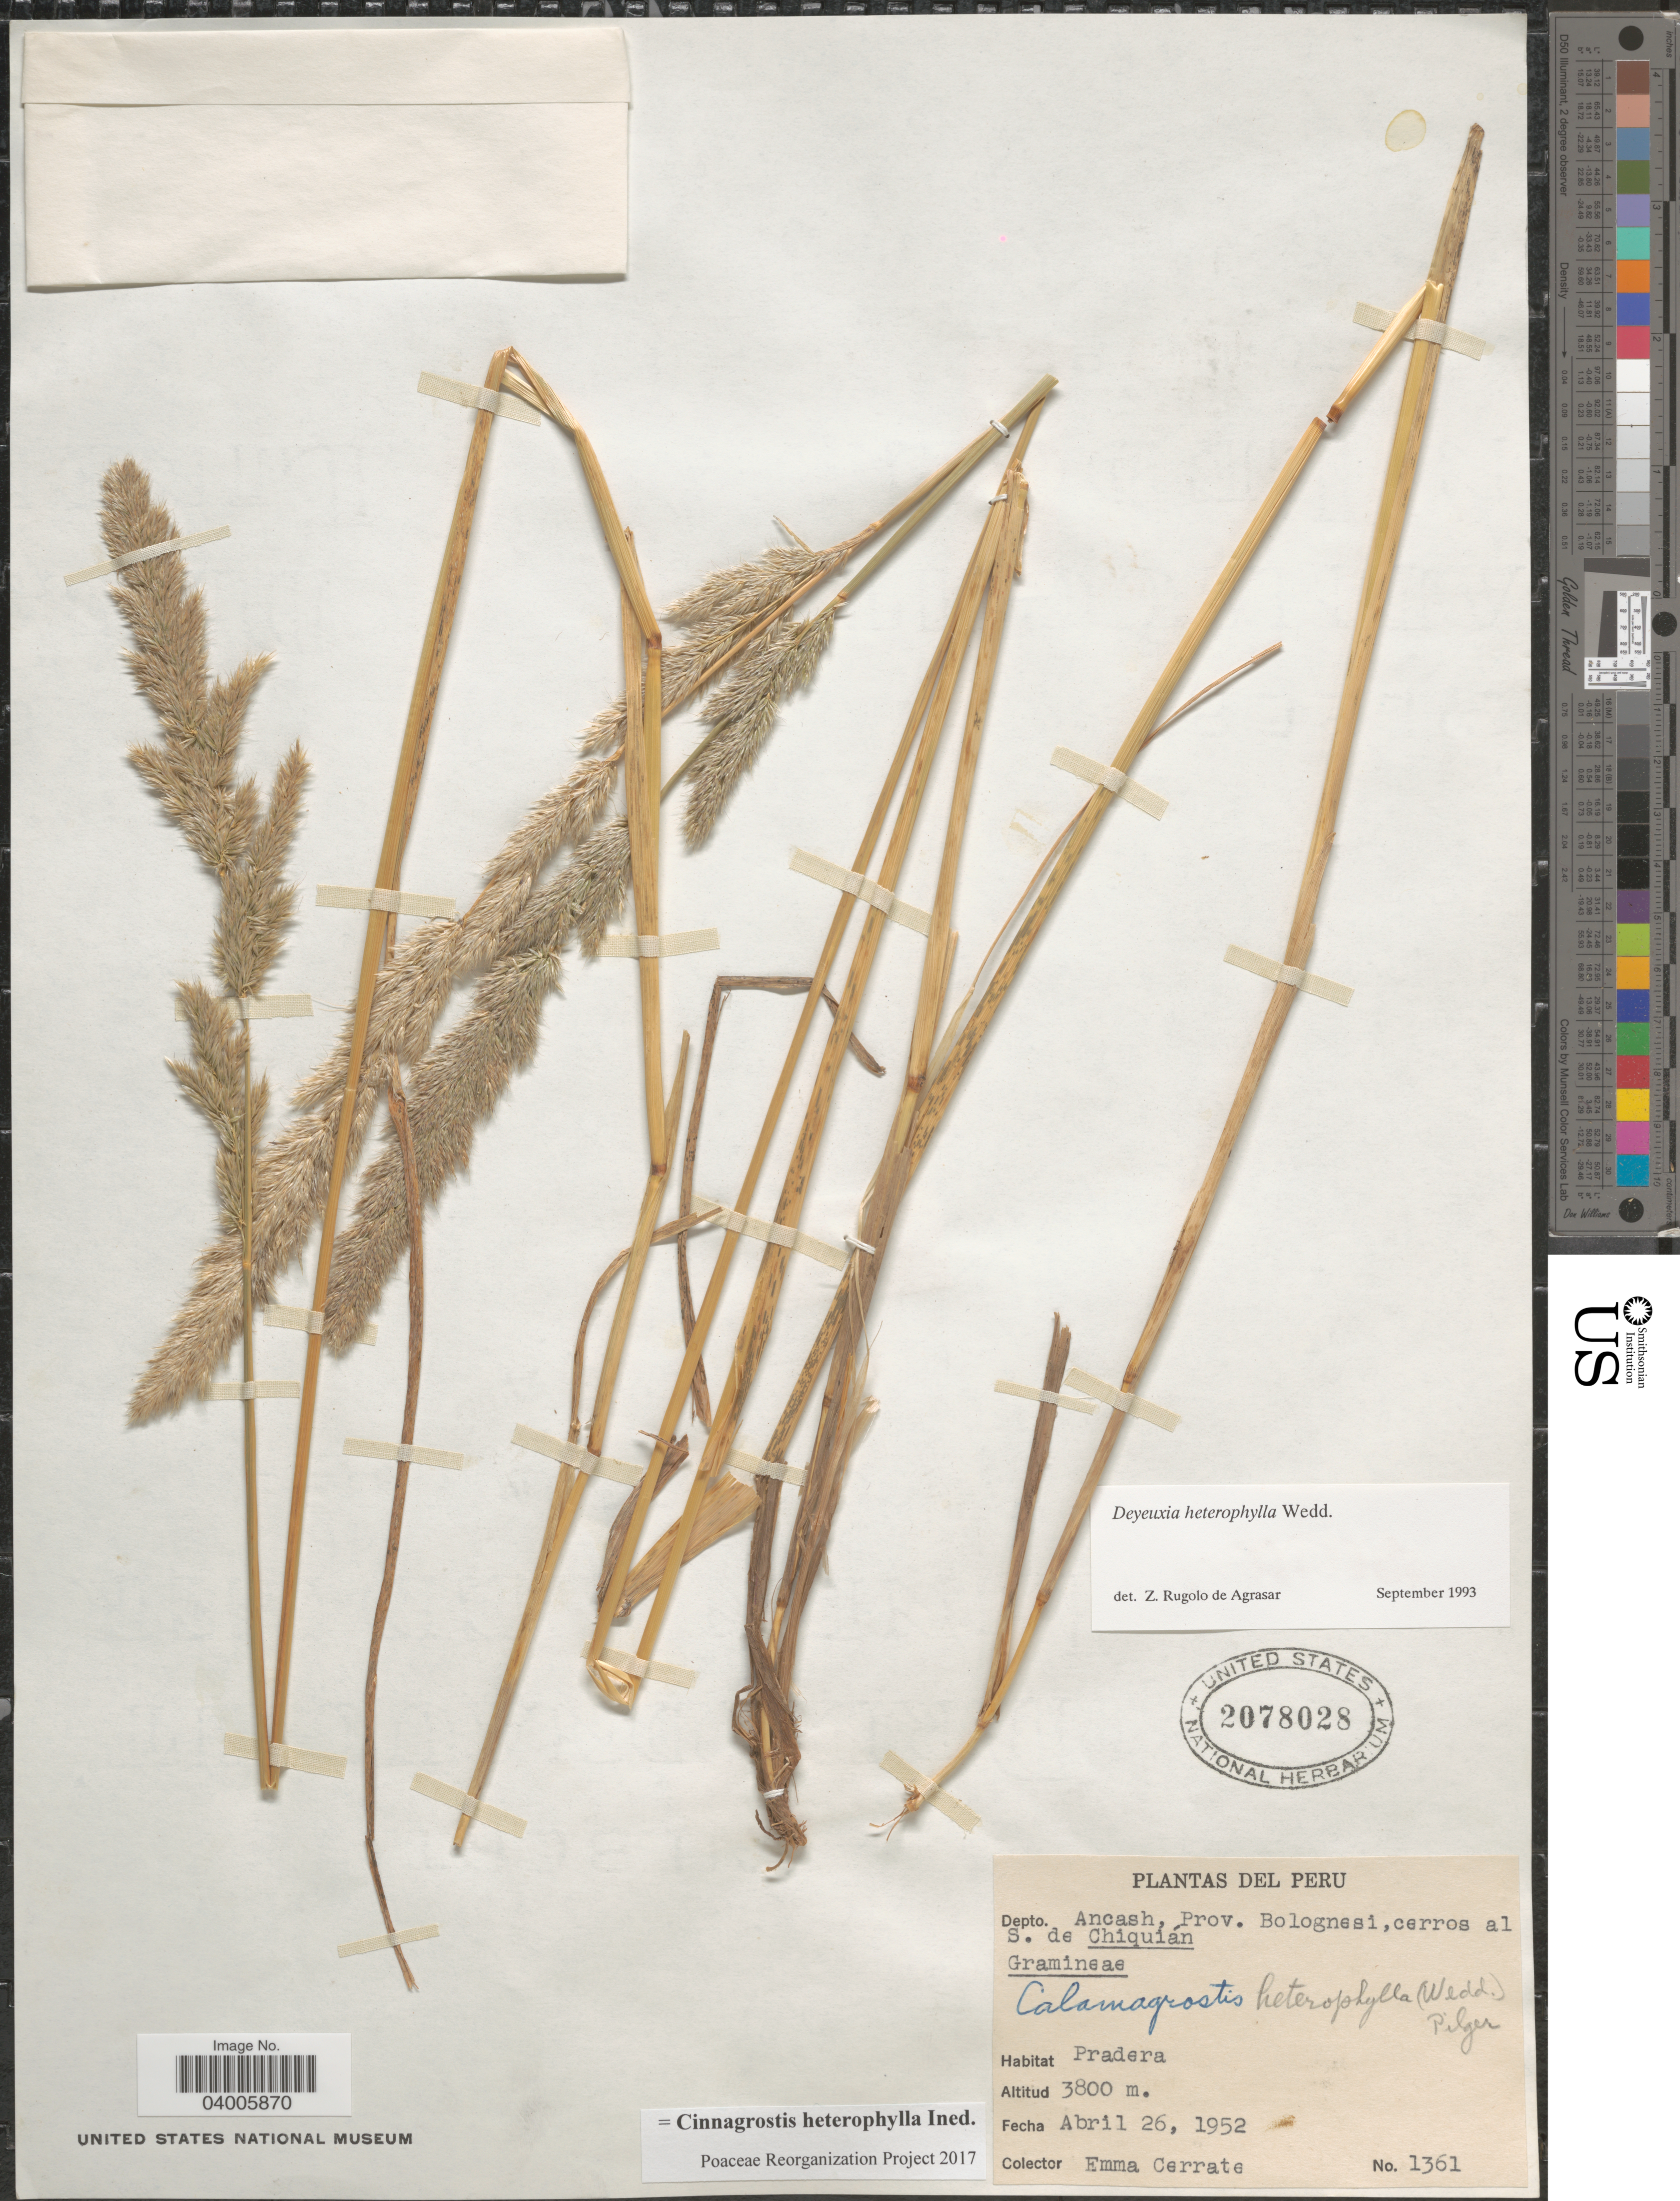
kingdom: Plantae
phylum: Tracheophyta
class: Liliopsida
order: Poales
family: Poaceae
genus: Cinnagrostis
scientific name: Cinnagrostis heterophylla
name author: (Wedd.) P.M. Peterson et al.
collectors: E. Cerrate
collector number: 1361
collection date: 1952-04-26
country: Peru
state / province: Ancash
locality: Depto. Ancash, Prov. Bolognesi, cerros al S. de Chiquián.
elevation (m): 3800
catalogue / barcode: US 2078028